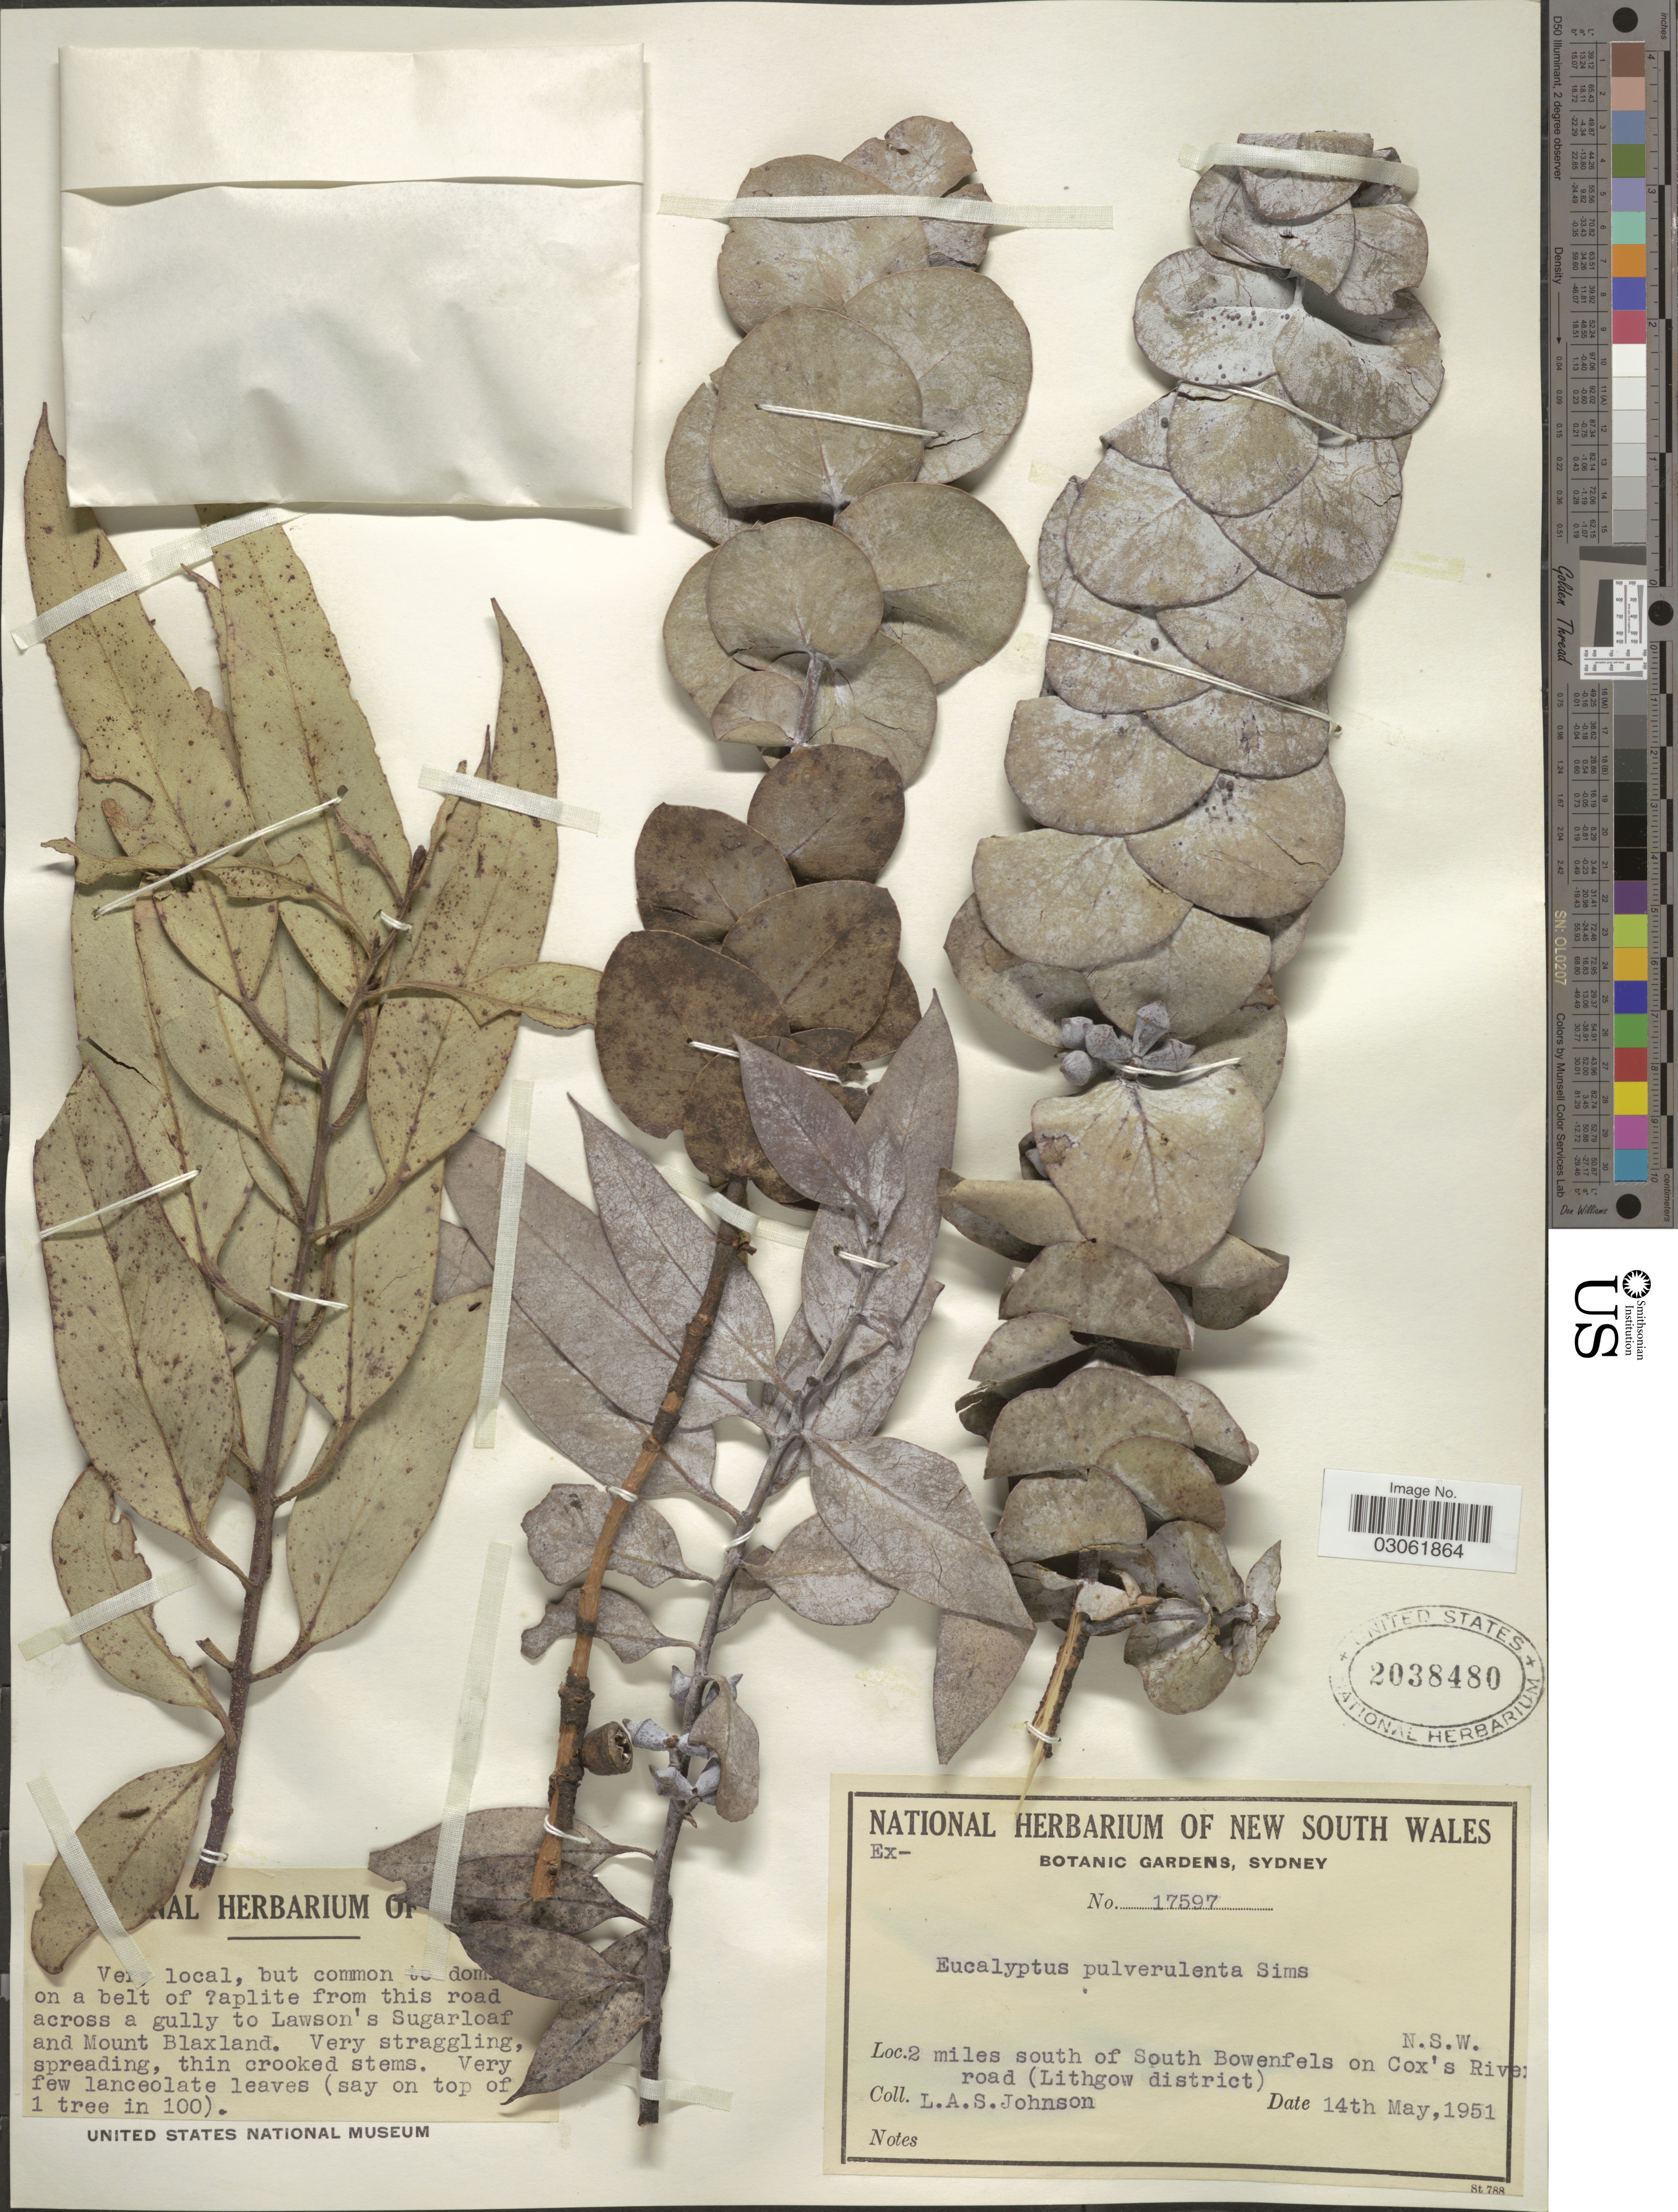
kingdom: Plantae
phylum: Tracheophyta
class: Magnoliopsida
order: Myrtales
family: Myrtaceae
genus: Eucalyptus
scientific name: Eucalyptus pulverulenta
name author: Sims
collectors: L. A. S. Johnson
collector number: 17597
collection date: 1951-05-14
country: Australia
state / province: New South Wales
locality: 2 miles south of South Bowenfels on Cox's River road (Lithgow district).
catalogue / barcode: US 2038480